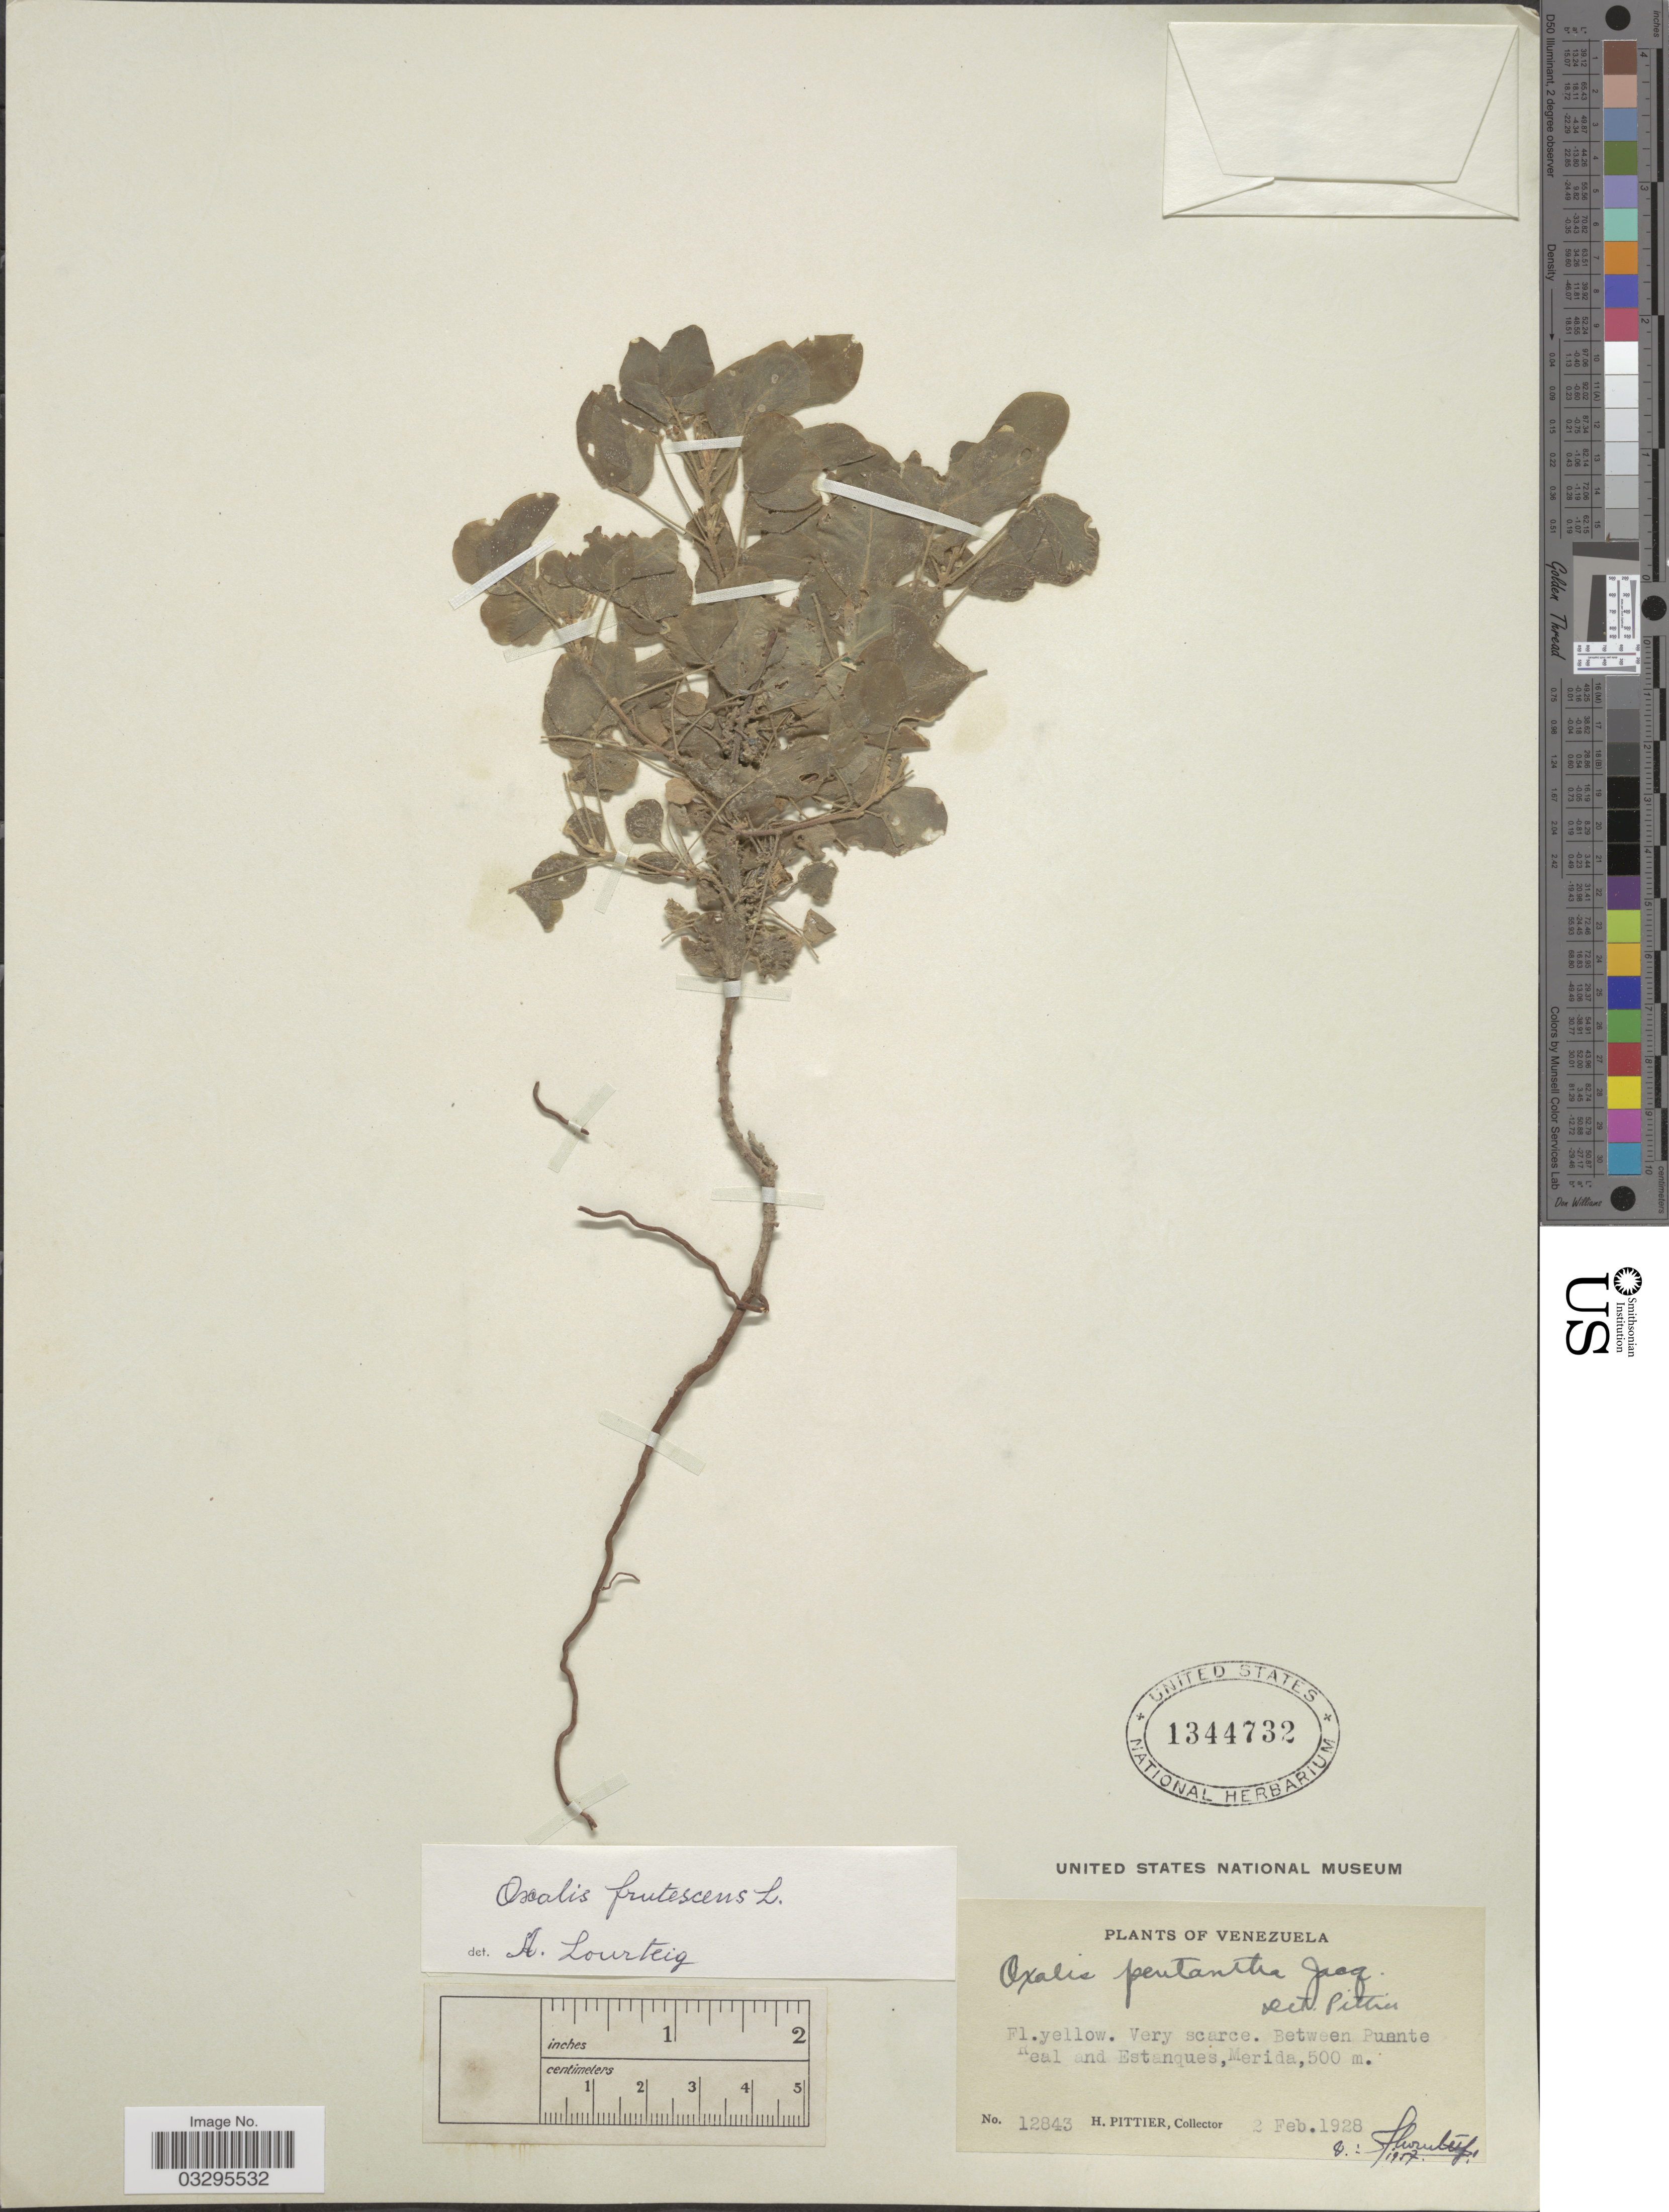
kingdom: Plantae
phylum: Tracheophyta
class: Magnoliopsida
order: Oxalidales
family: Oxalidaceae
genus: Oxalis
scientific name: Oxalis frutescens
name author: L.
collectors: H. F. Pittier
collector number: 12843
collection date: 1928-02-02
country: Venezuela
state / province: Mérida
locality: Between Puente Real and Estanques.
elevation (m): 500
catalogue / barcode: US 1344732